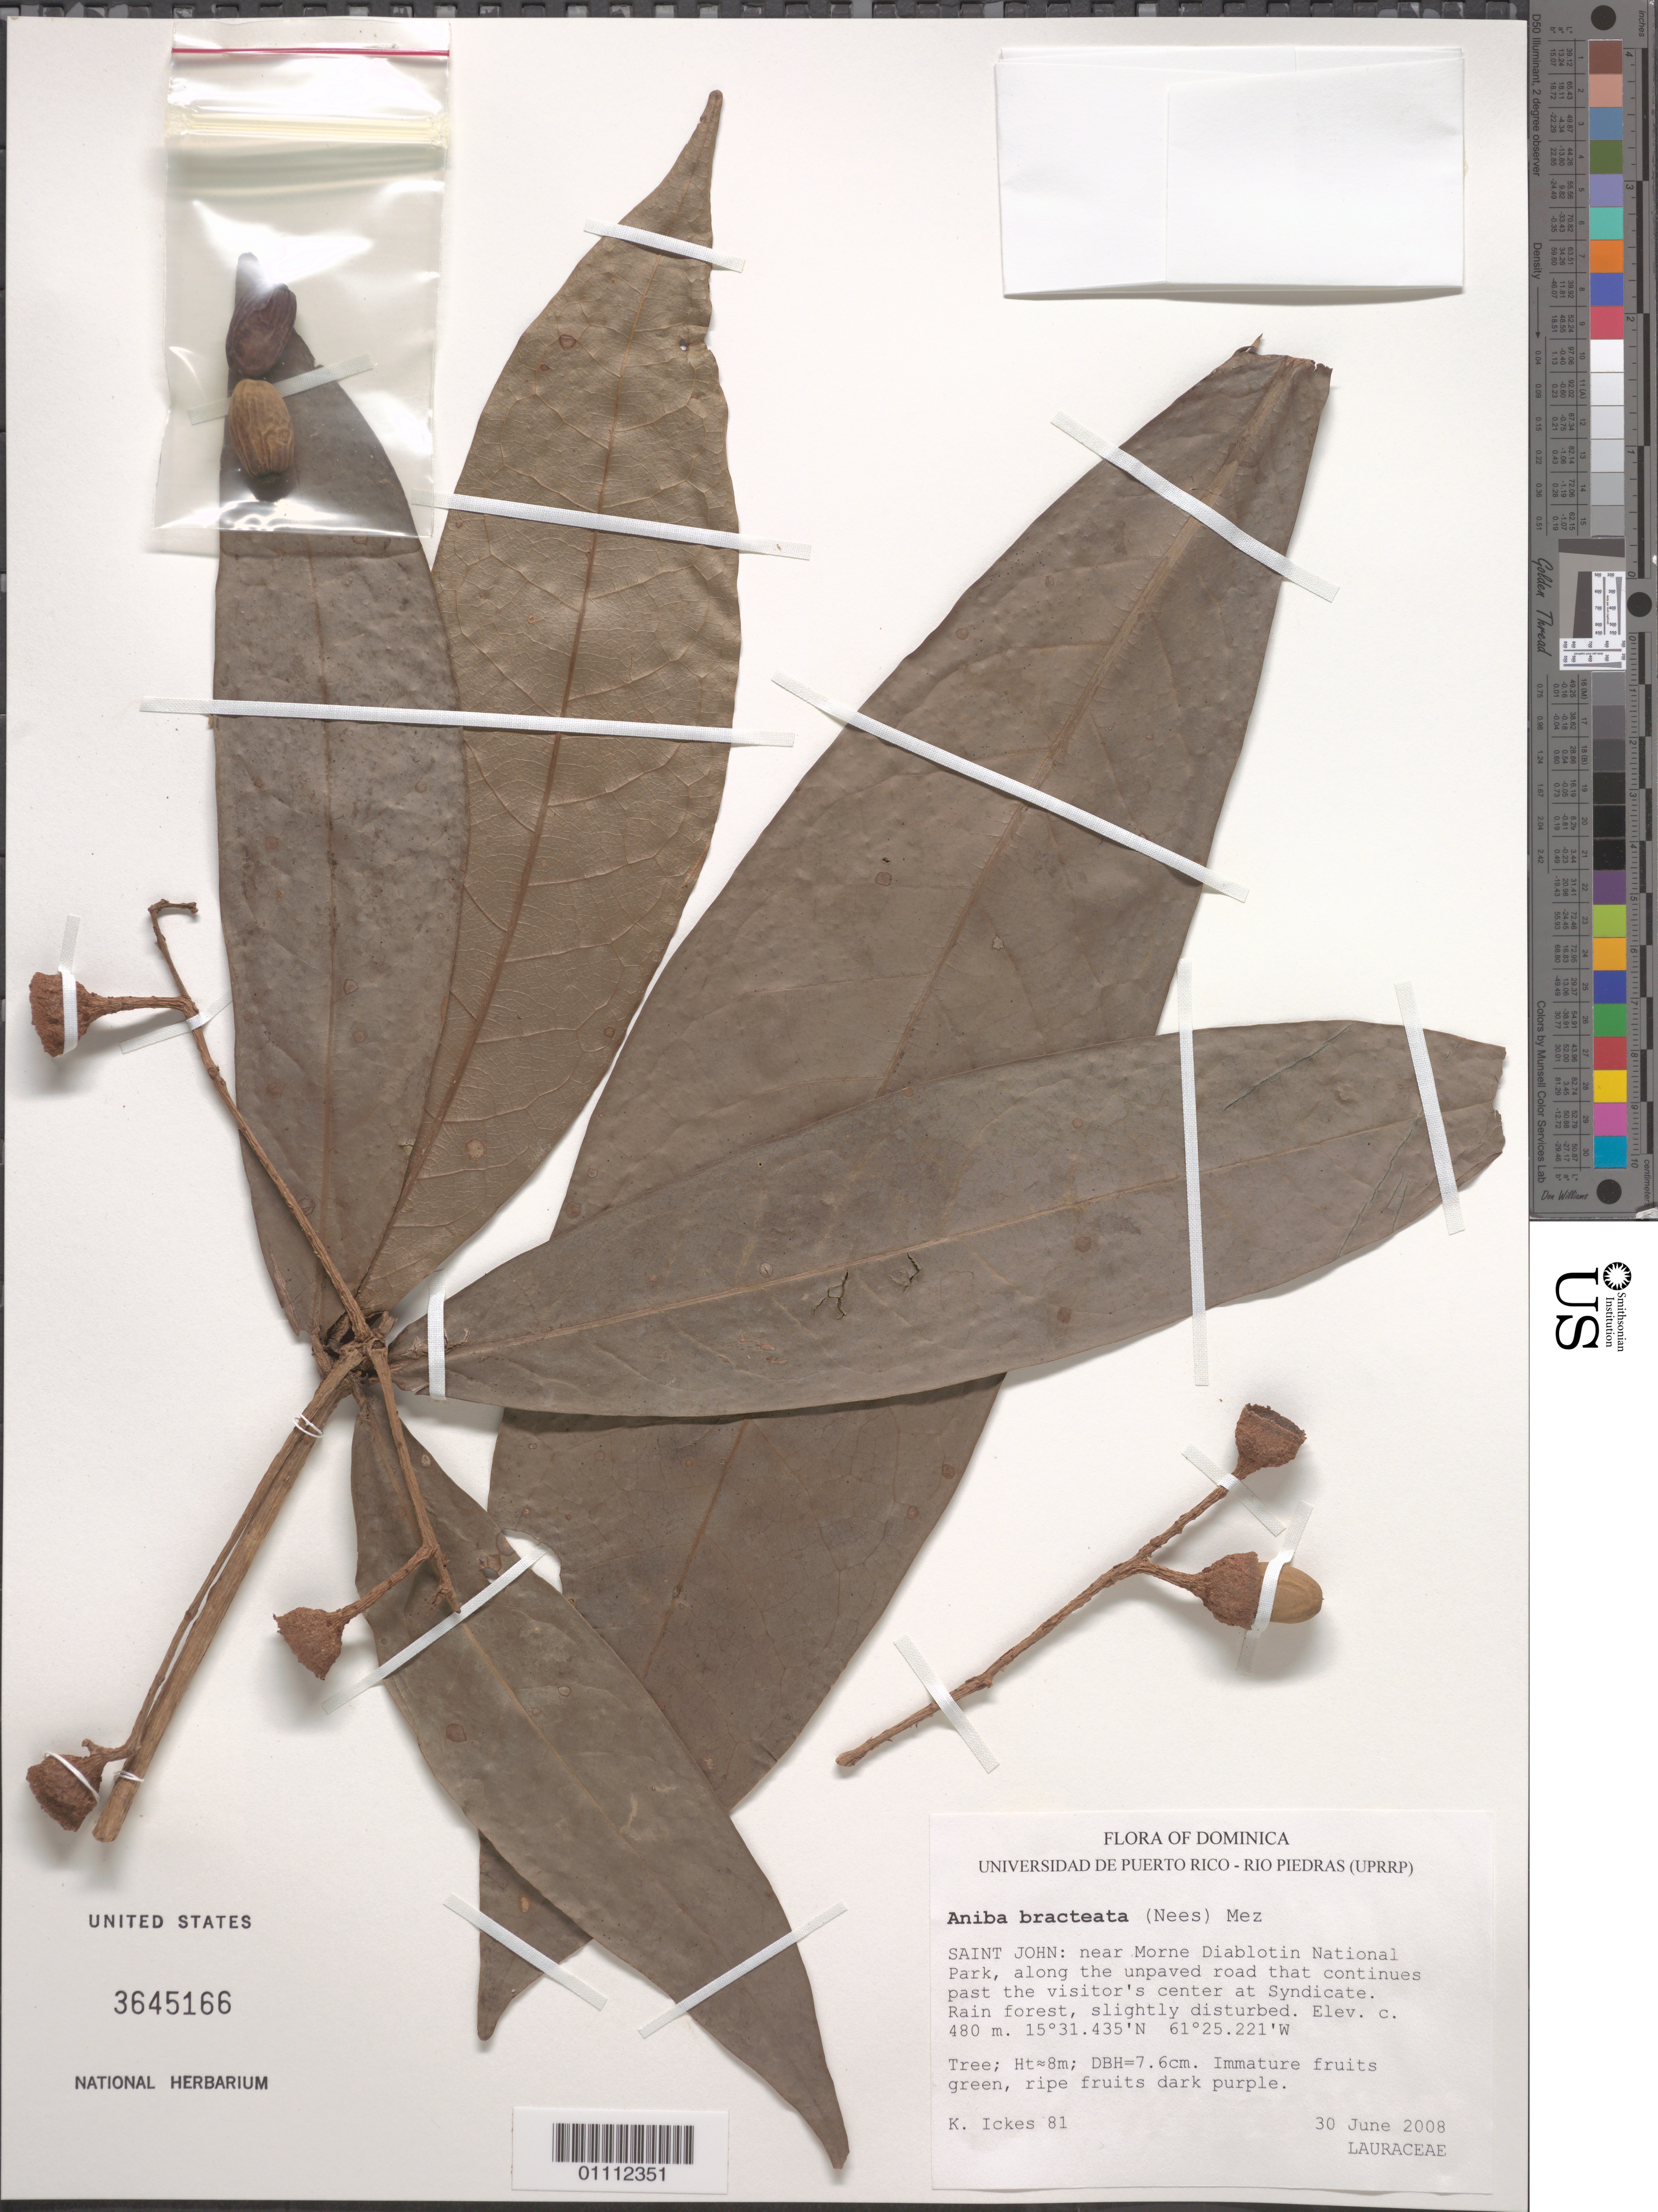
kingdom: Plantae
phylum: Tracheophyta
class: Magnoliopsida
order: Laurales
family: Lauraceae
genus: Aniba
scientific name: Aniba bracteata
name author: (Nees) Mez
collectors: K. Ickes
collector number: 81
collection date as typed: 30 Jun 2008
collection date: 2008-06-30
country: Dominica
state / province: St. John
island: Dominica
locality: Morne Diablotin National Park, along unpaved road past visitor's center at Syndicate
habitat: Rain forest, slightly disturbed.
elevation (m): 480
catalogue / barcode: US 3645166